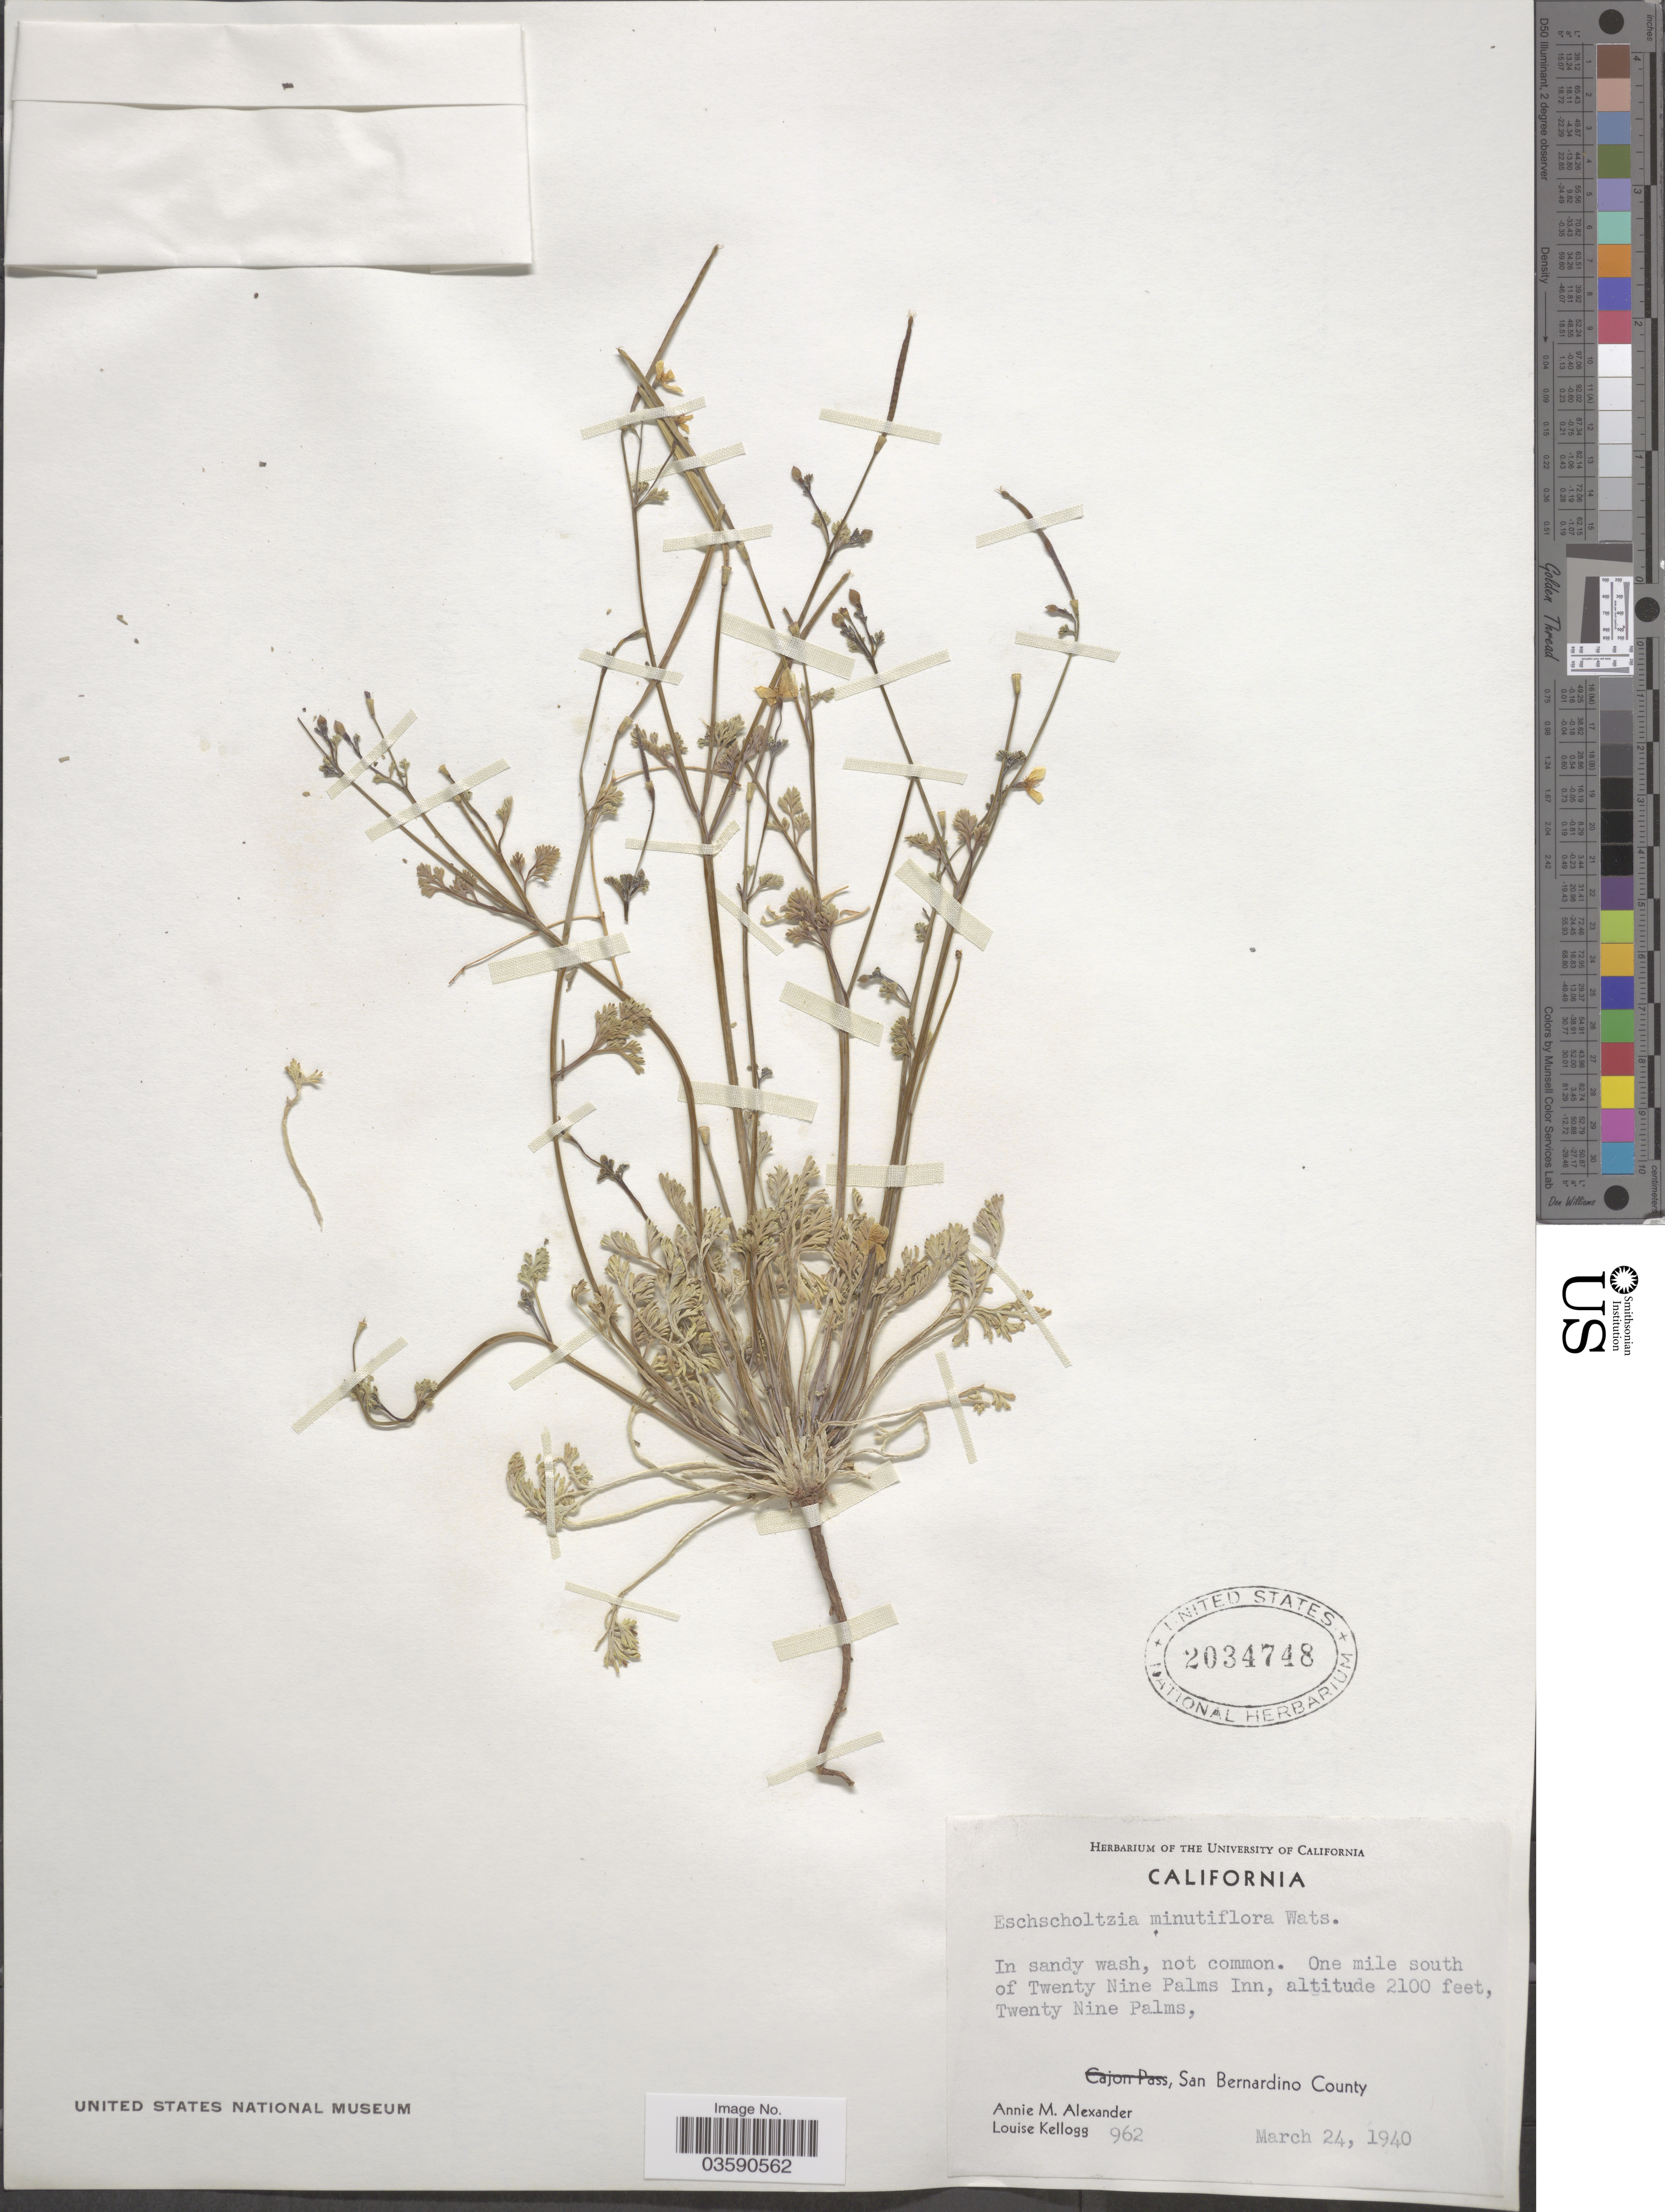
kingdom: Plantae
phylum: Tracheophyta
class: Magnoliopsida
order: Ranunculales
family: Papaveraceae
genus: Eschscholzia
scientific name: Eschscholzia minutiflora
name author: S. Watson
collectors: A. M. Alexander & L. Kellogg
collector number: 962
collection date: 1940-03-24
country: United States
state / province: California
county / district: San Bernardino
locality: In sandy wash. One mile south of Twenty Nine Palms Inn, Twenty Nine Palms, San Bernardino County.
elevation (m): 640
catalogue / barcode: US 2034748